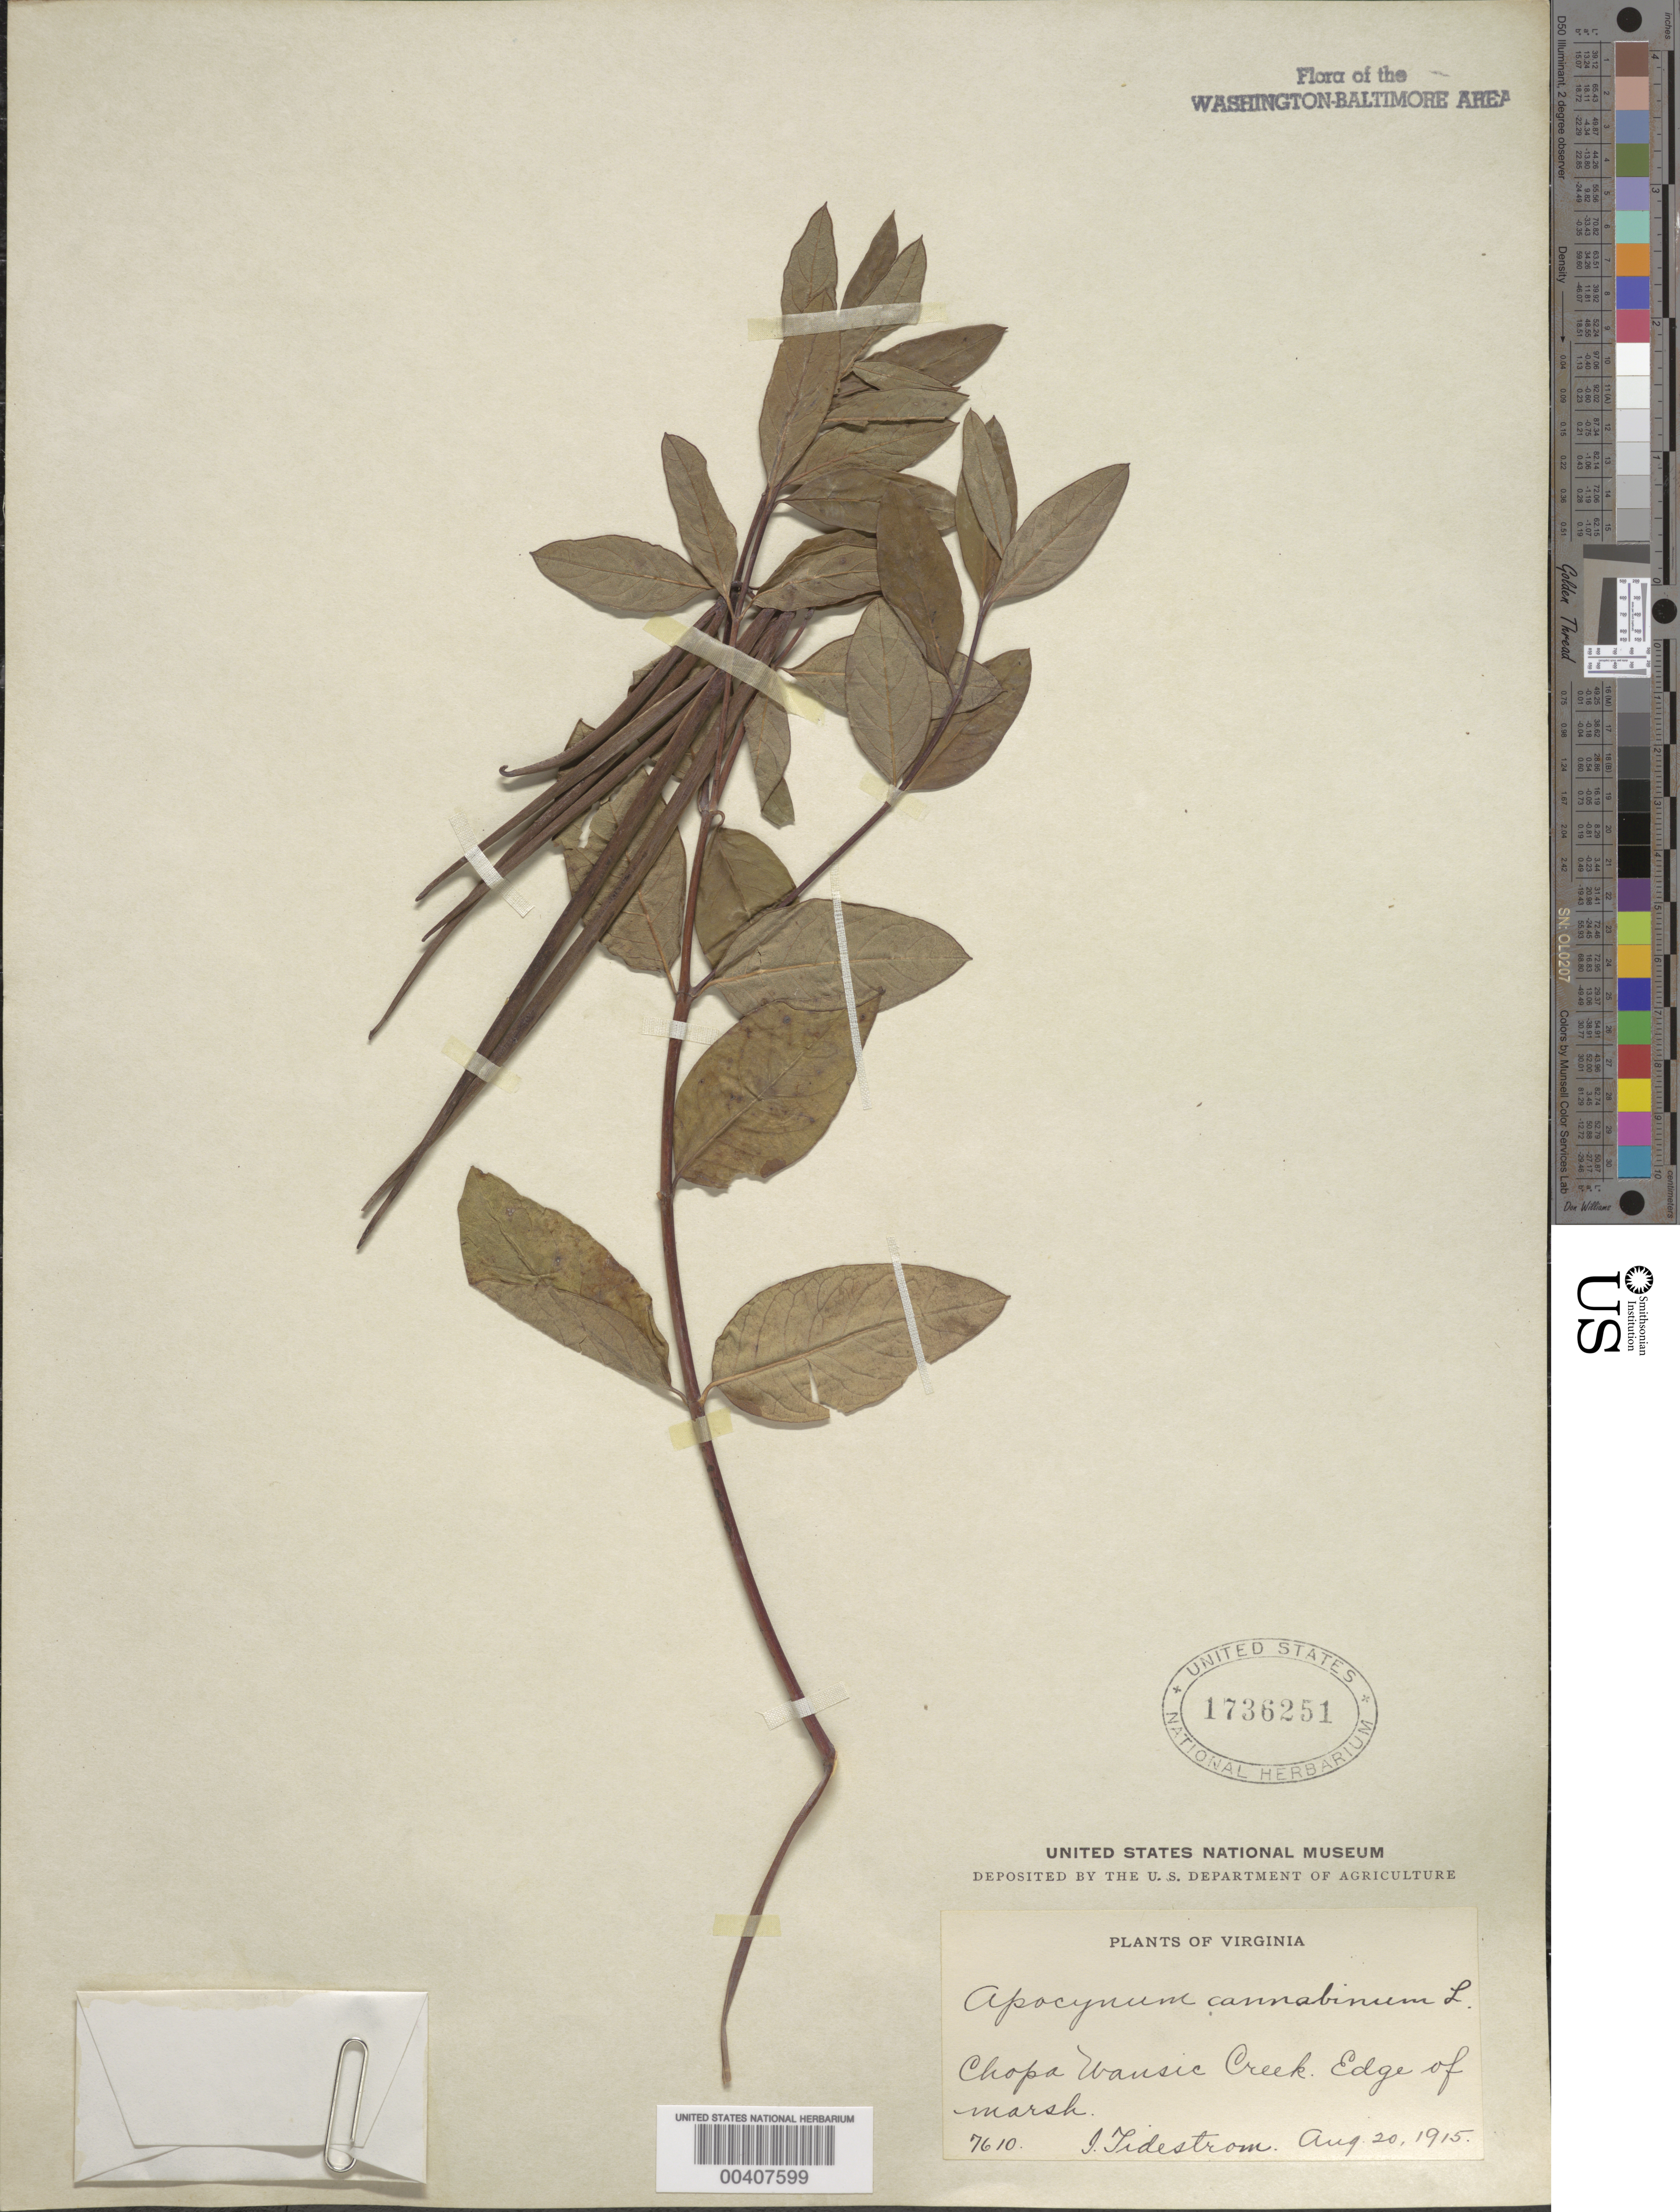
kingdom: Plantae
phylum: Tracheophyta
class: Magnoliopsida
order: Gentianales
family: Apocynaceae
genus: Apocynum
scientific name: Apocynum cannabinum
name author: L.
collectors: I. F. Tidestrom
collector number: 7610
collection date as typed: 20 Aug 1915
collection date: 1915-08-20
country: United States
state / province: Virginia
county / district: Prince William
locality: Chopawamsic Creek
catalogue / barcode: US 1736251